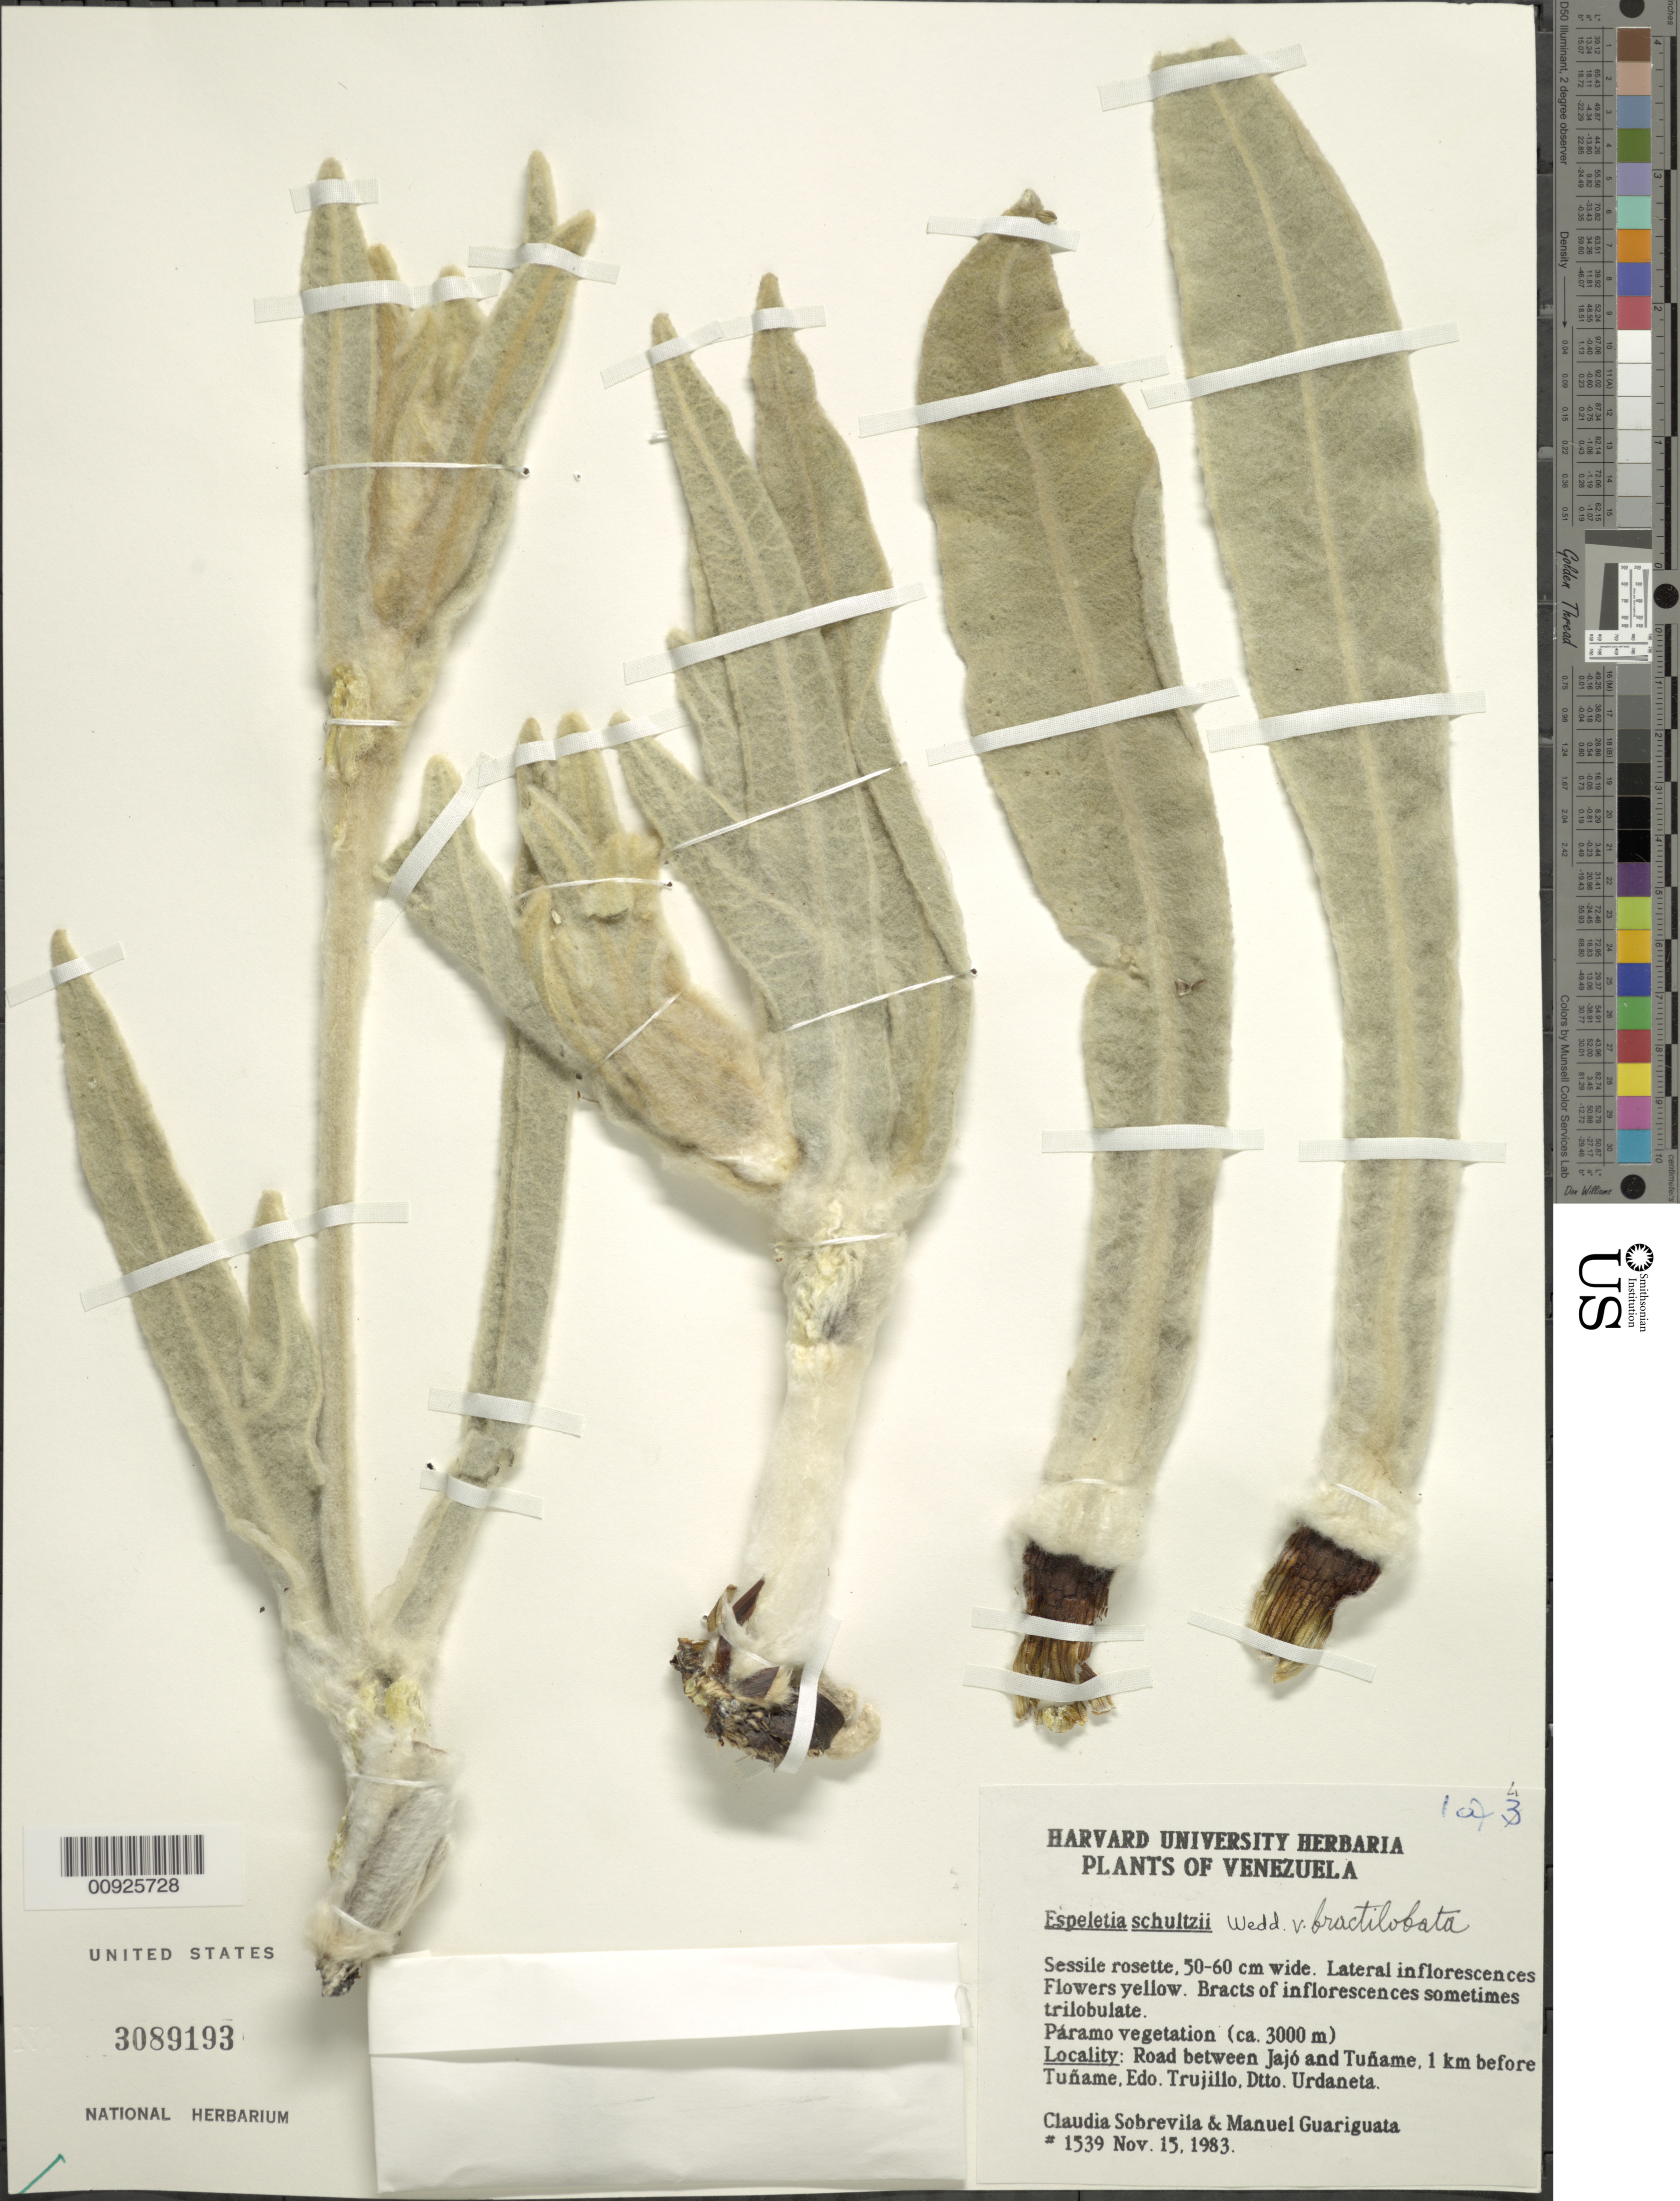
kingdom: Plantae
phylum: Tracheophyta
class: Magnoliopsida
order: Asterales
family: Asteraceae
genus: Espeletia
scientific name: Espeletia schultzii var. bractilobata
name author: Cuatrec.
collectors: C. Sobrevila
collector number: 1539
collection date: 1983-11-15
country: Venezuela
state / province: Trujillo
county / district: Urdaneta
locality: Road between Jaló and Tuñame, 1 km from Tuñame.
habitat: Páramo vegetation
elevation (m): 3000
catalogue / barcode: US 3089193